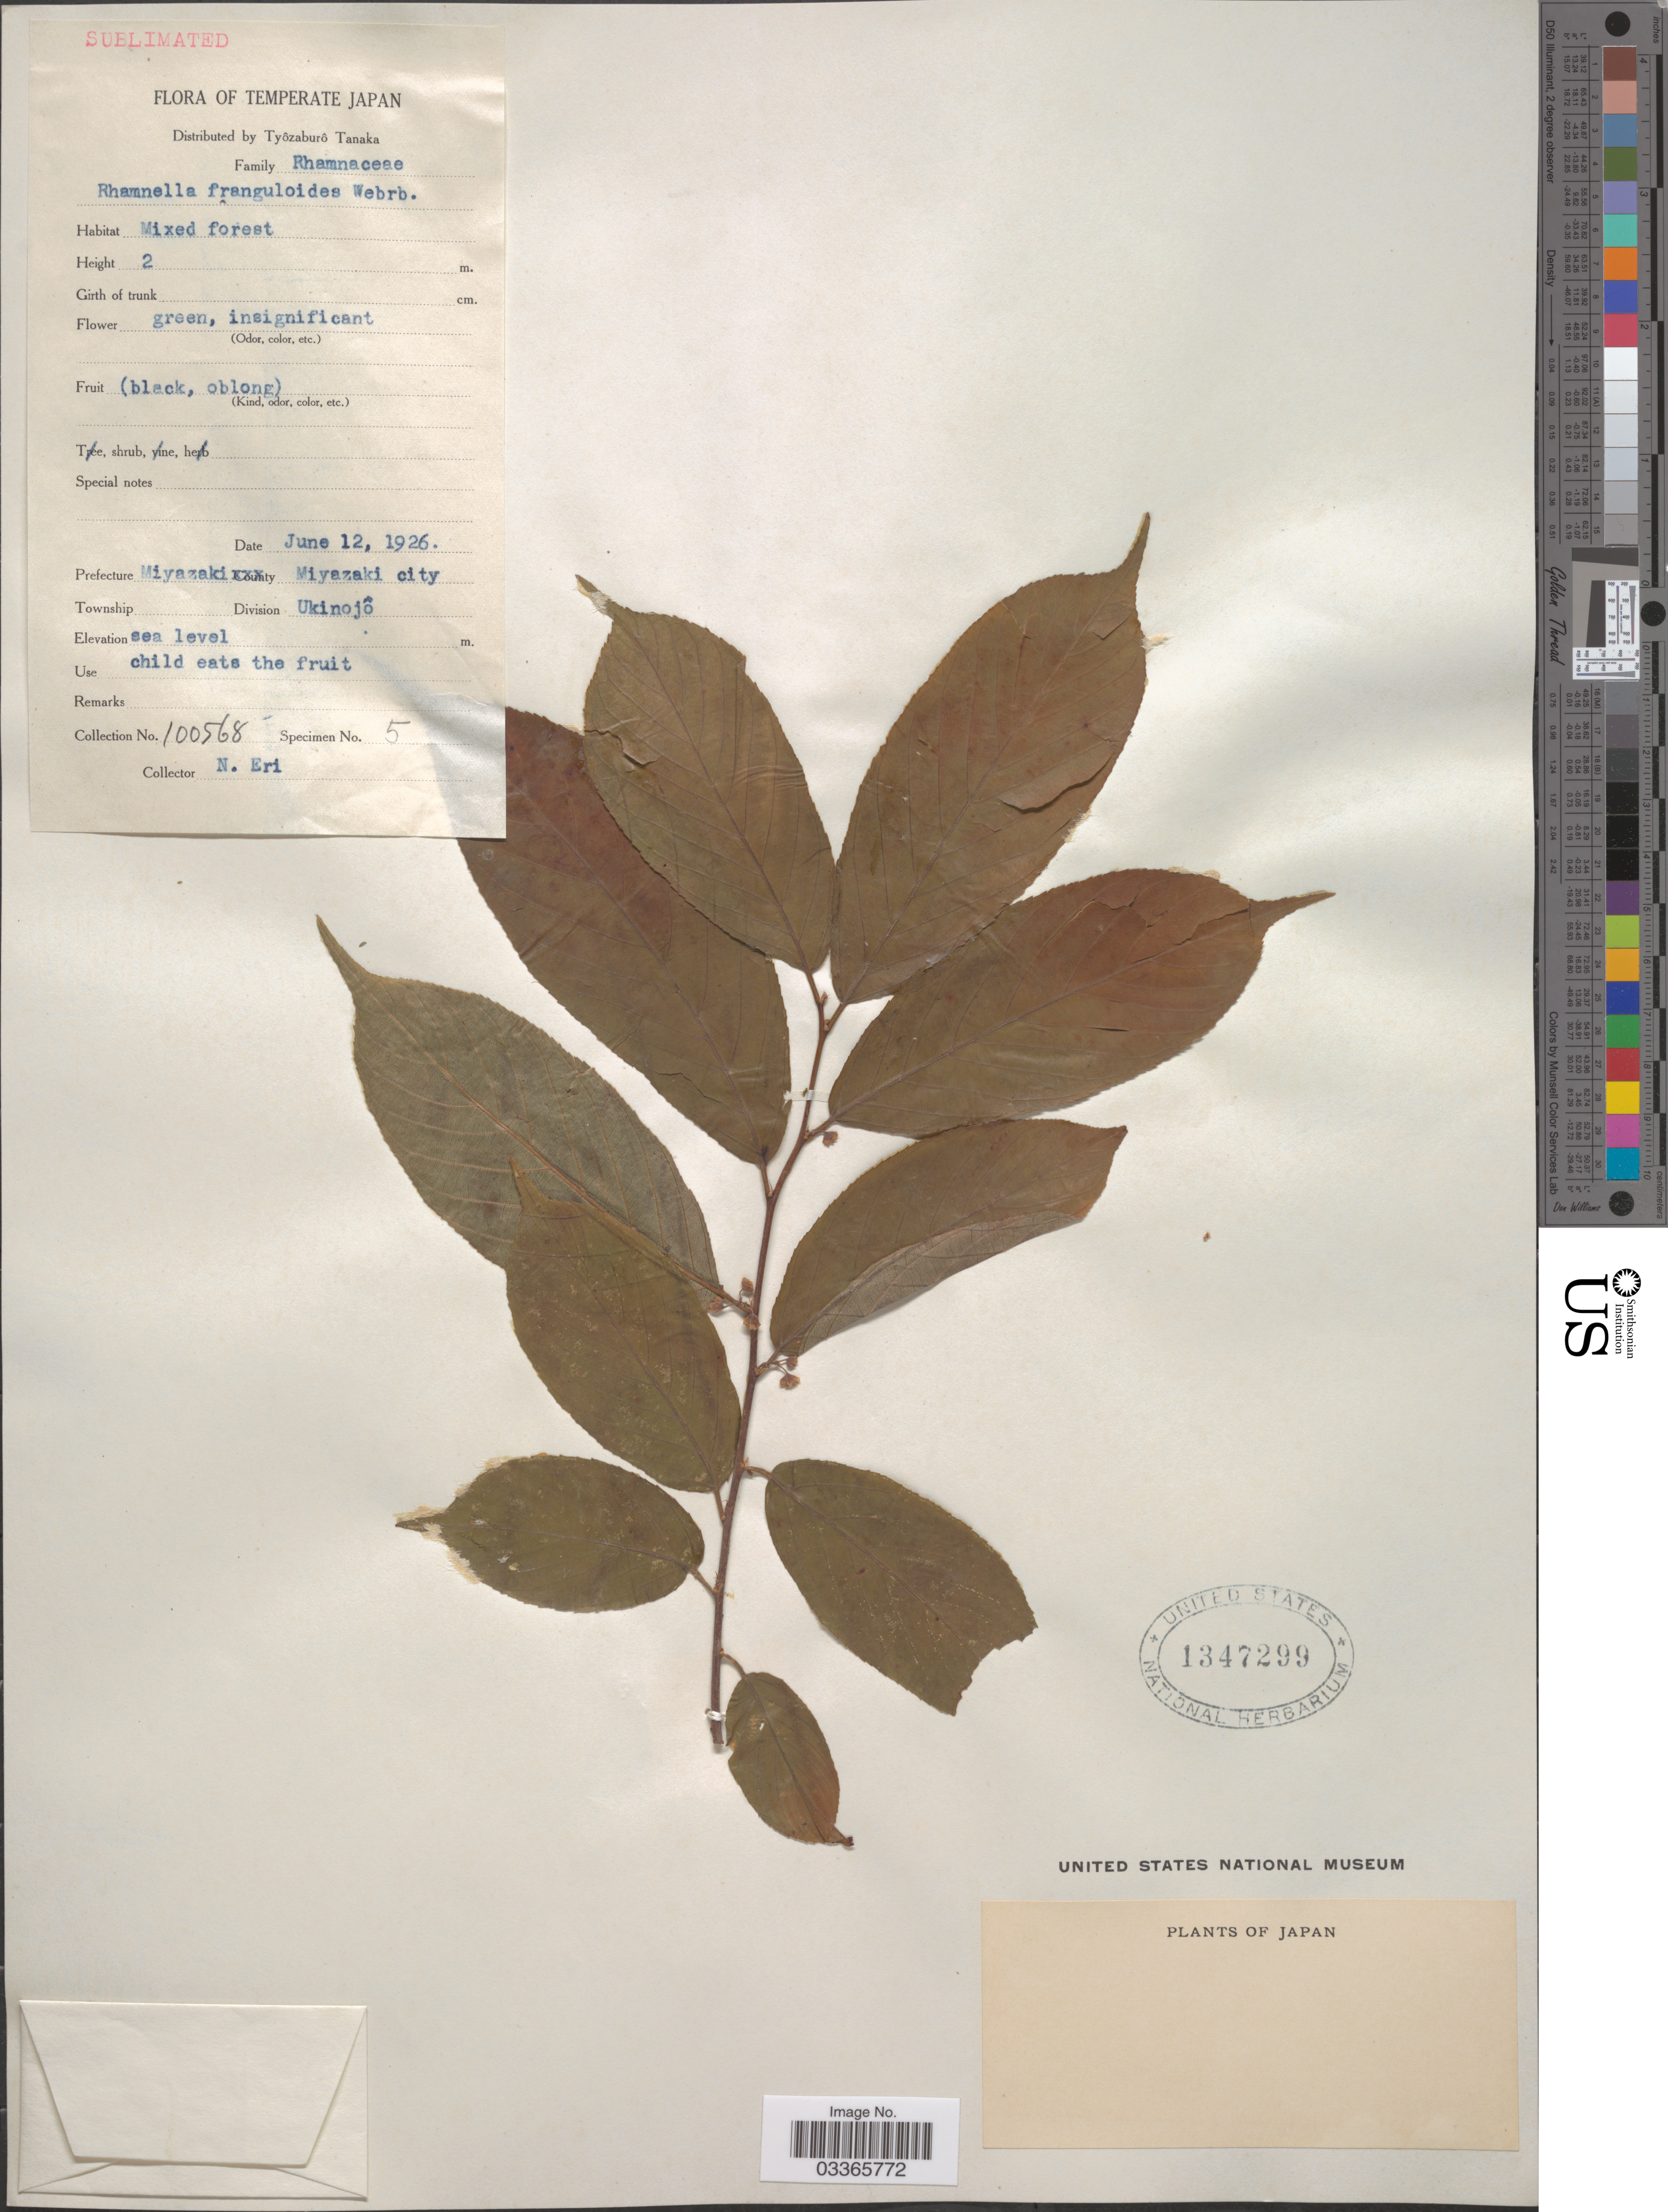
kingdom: Plantae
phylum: Tracheophyta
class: Magnoliopsida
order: Rosales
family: Rhamnaceae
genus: Rhamnella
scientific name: Rhamnella franguloides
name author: (Maxim.) Weberb.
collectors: N. Eri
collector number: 100568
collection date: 1926-06-12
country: Japan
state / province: Miyazaki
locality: Temperate Japan. Prefecture Miyazaki Miyazaki city. Division Ukinojô.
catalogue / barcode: US 1347299